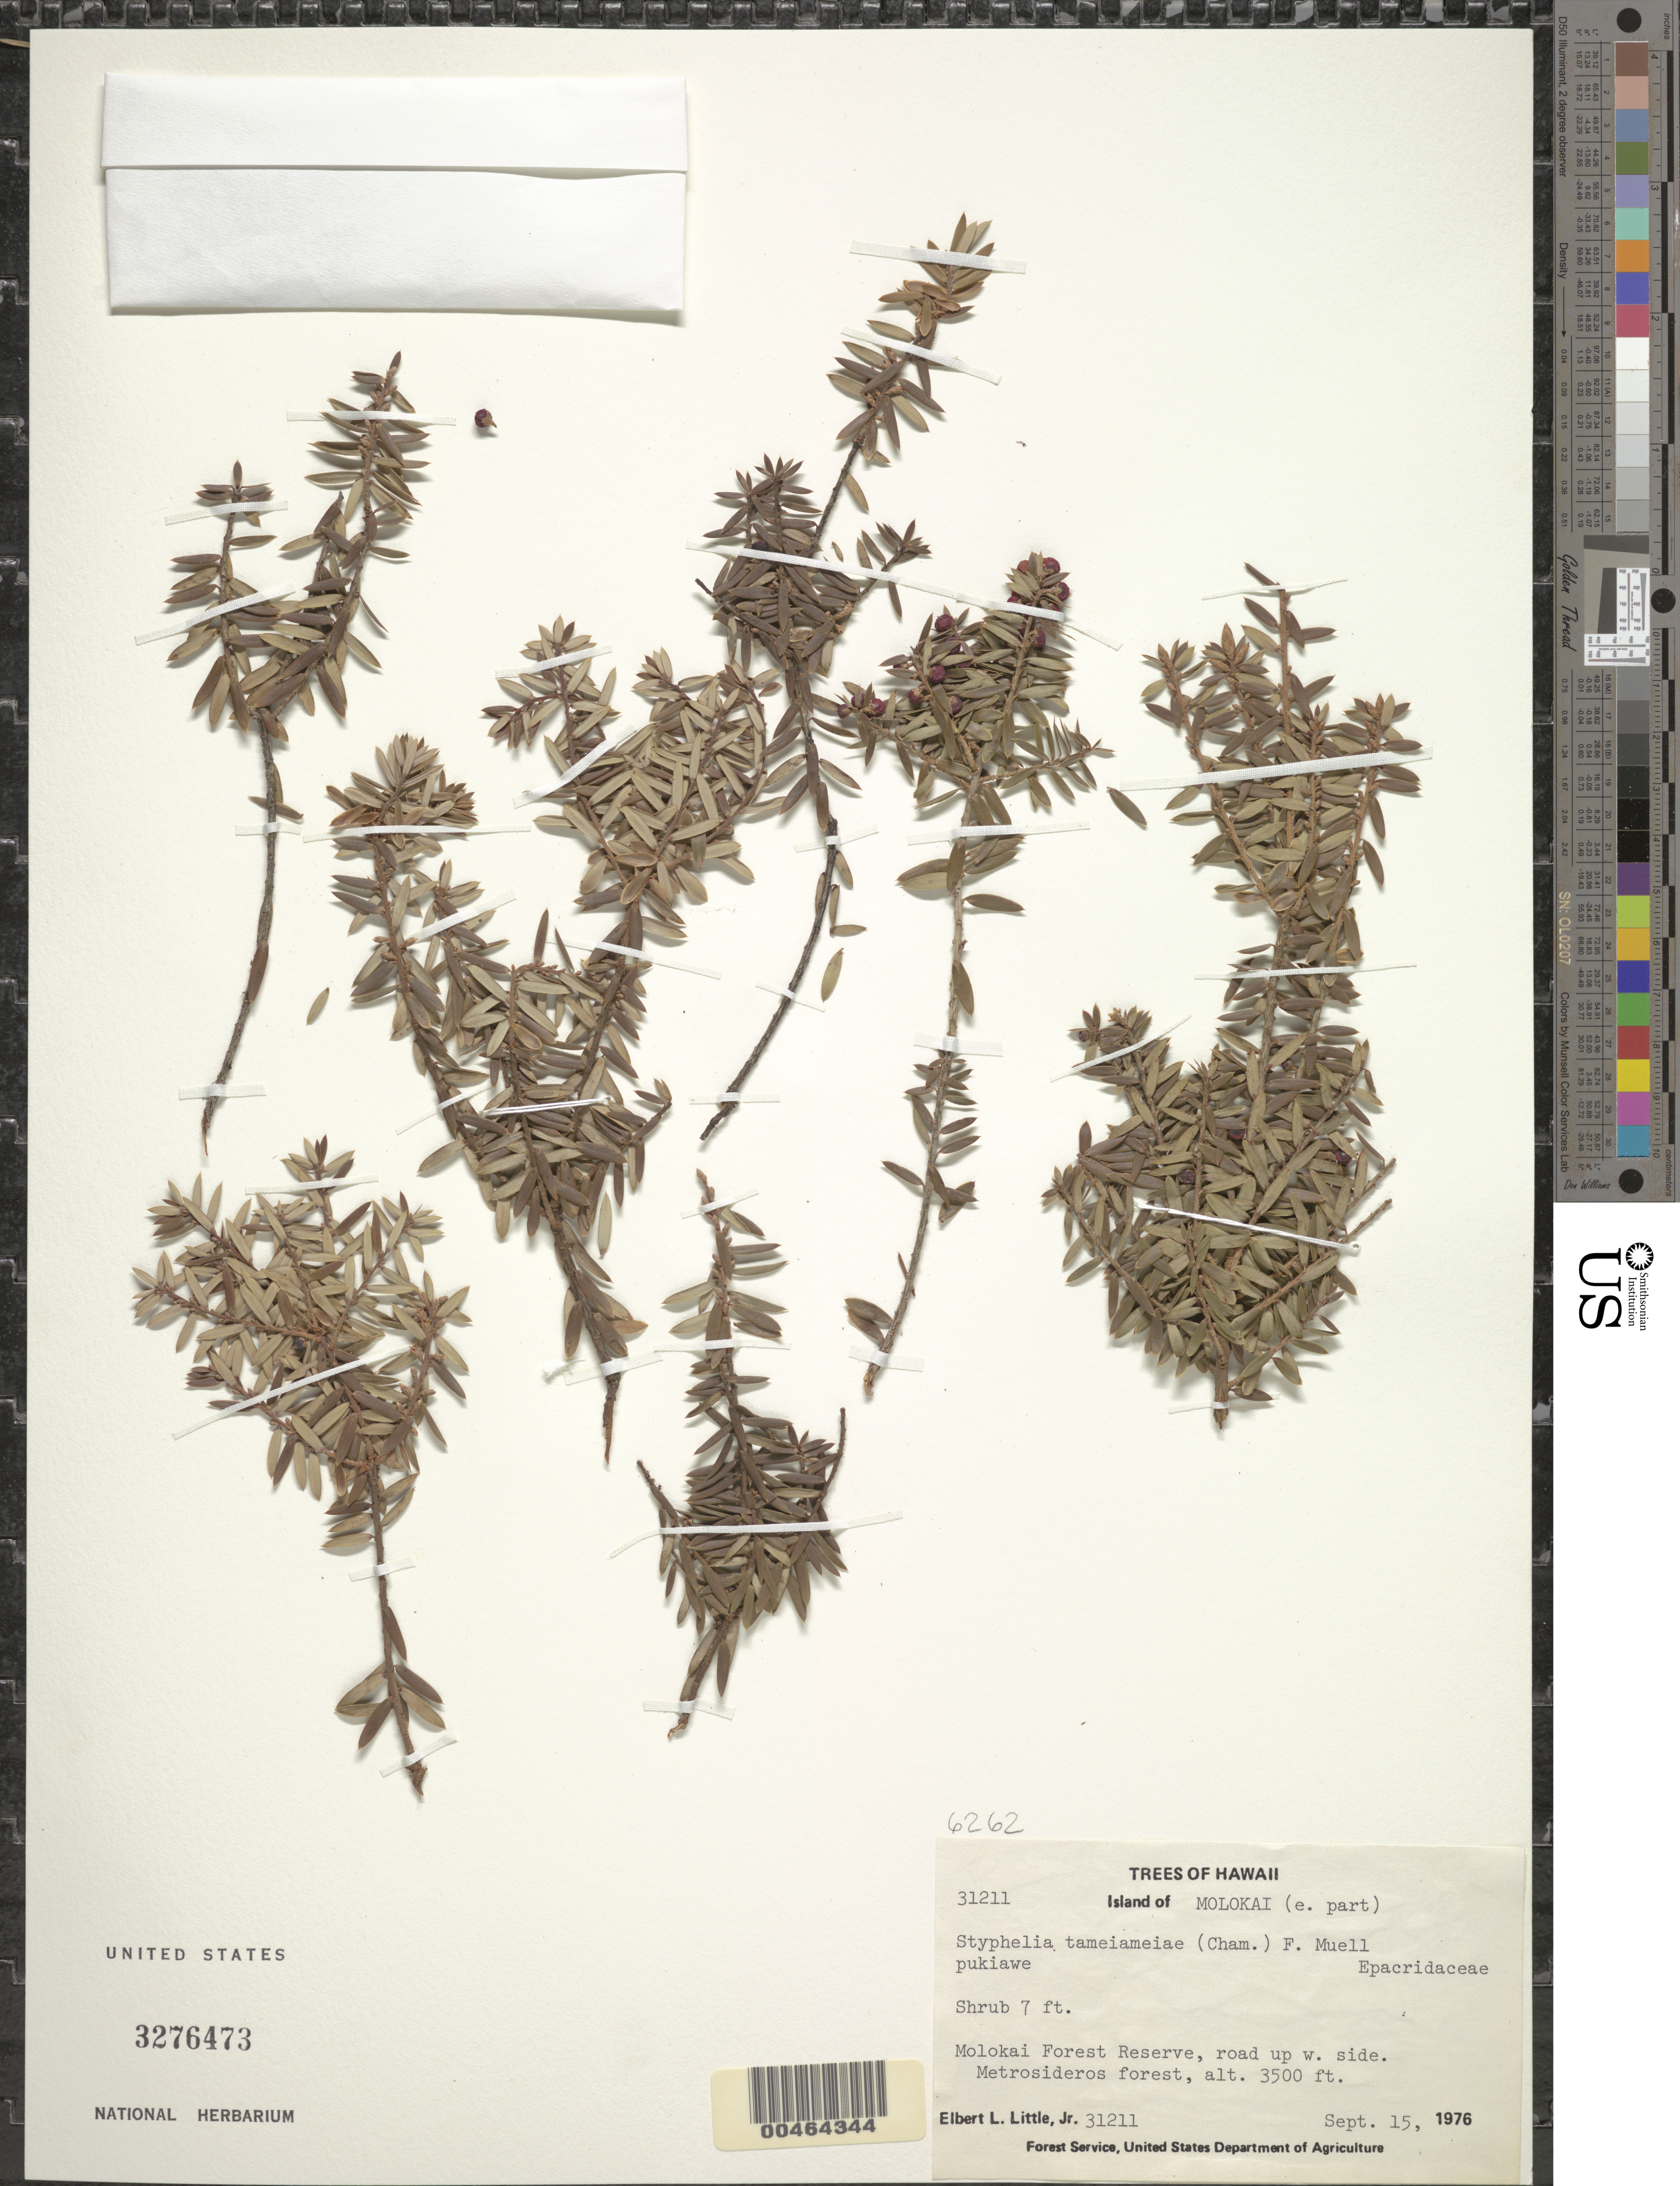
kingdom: Plantae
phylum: Tracheophyta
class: Magnoliopsida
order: Ericales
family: Ericaceae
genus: Leptecophylla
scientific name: Leptecophylla tameiameiae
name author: (Cham. & Schltdl.) C.M. Weiller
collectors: E. L. Little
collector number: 31211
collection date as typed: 15 Sep 1976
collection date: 1976-09-15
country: United States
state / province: Hawaii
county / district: Maui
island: Moloka'i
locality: Molokai Forest Reserve, road up W side., E part of Molokai.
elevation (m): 1067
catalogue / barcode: US 3276473